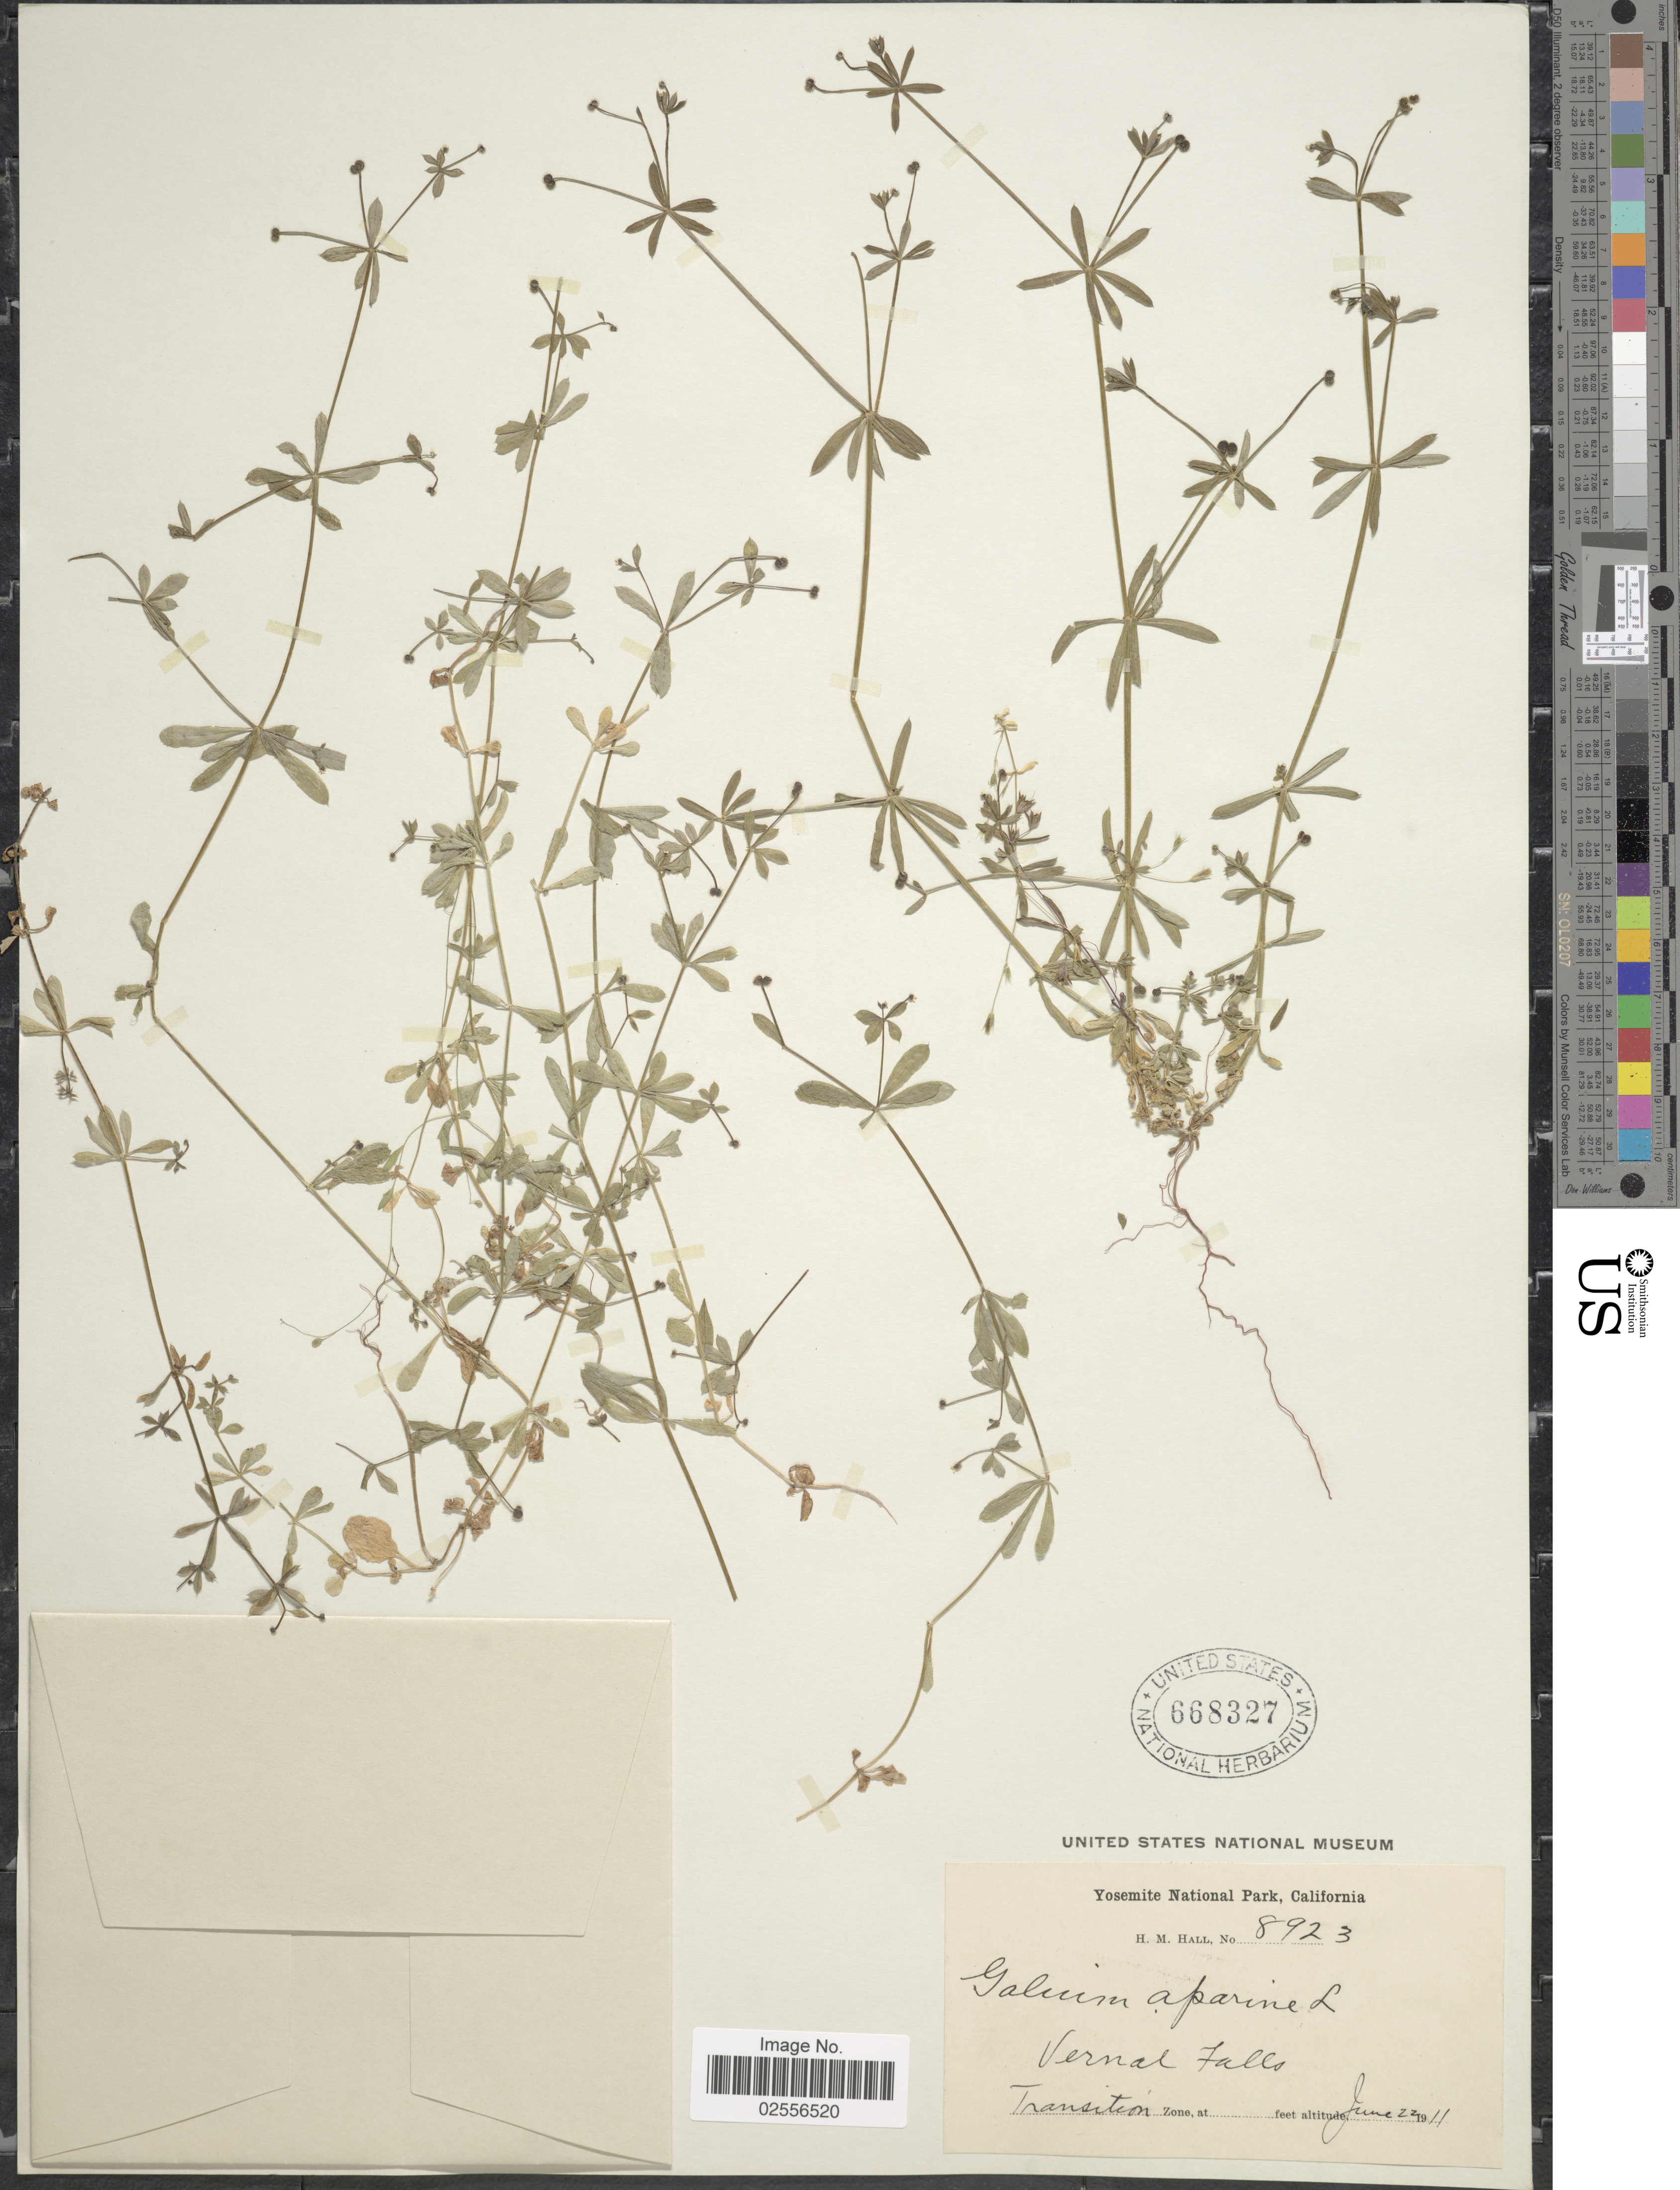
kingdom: Plantae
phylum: Tracheophyta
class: Magnoliopsida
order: Gentianales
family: Rubiaceae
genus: Galium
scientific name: Galium aparine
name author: L.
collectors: H. M. Hall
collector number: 8923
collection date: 1911-06-22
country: United States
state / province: California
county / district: Mariposa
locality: Yosemite National Park, Vernal Falls, Transition Zone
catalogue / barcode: US 668327